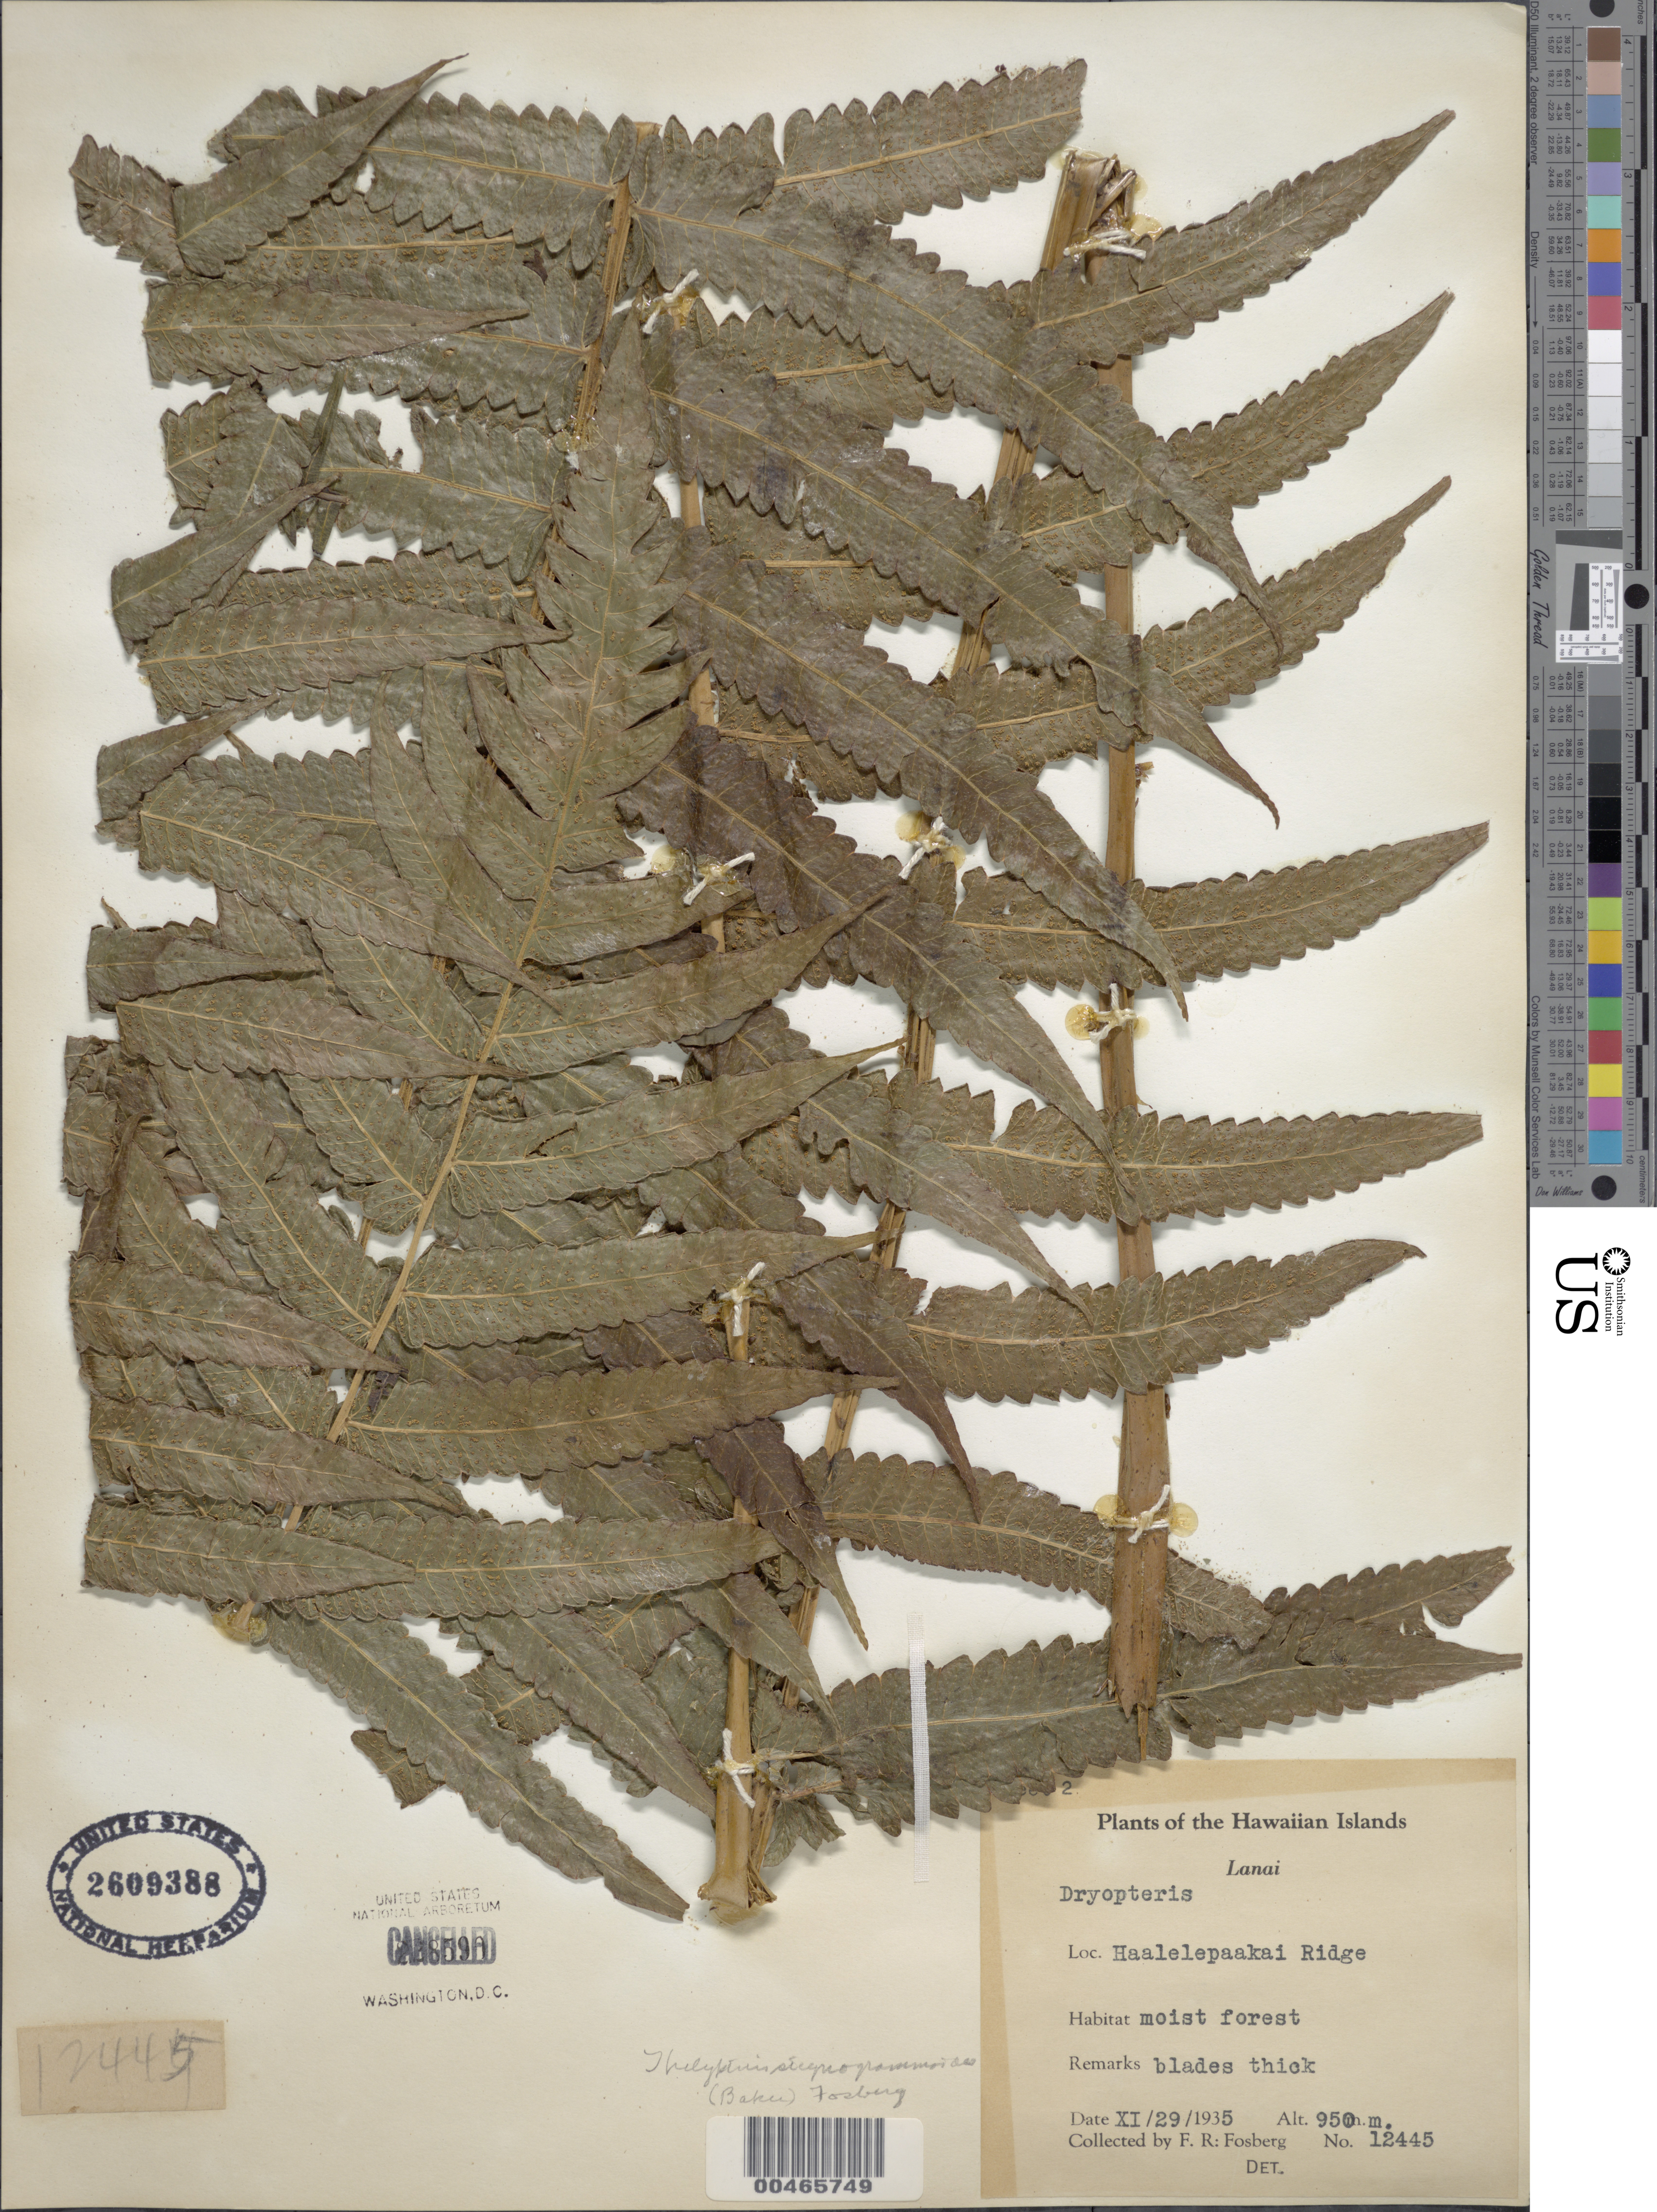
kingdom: Plantae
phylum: Tracheophyta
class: Polypodiopsida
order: Polypodiales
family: Thelypteridaceae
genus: Cyclosorus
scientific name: Cyclosorus sandwicensis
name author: Copel.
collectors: F. R. Fosberg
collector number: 12445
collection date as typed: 29 Nov 1935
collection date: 1935-11-29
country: United States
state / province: Hawaii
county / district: Maui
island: Lana'i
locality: Haalelepaakai Ridge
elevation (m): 950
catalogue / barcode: US 2609388